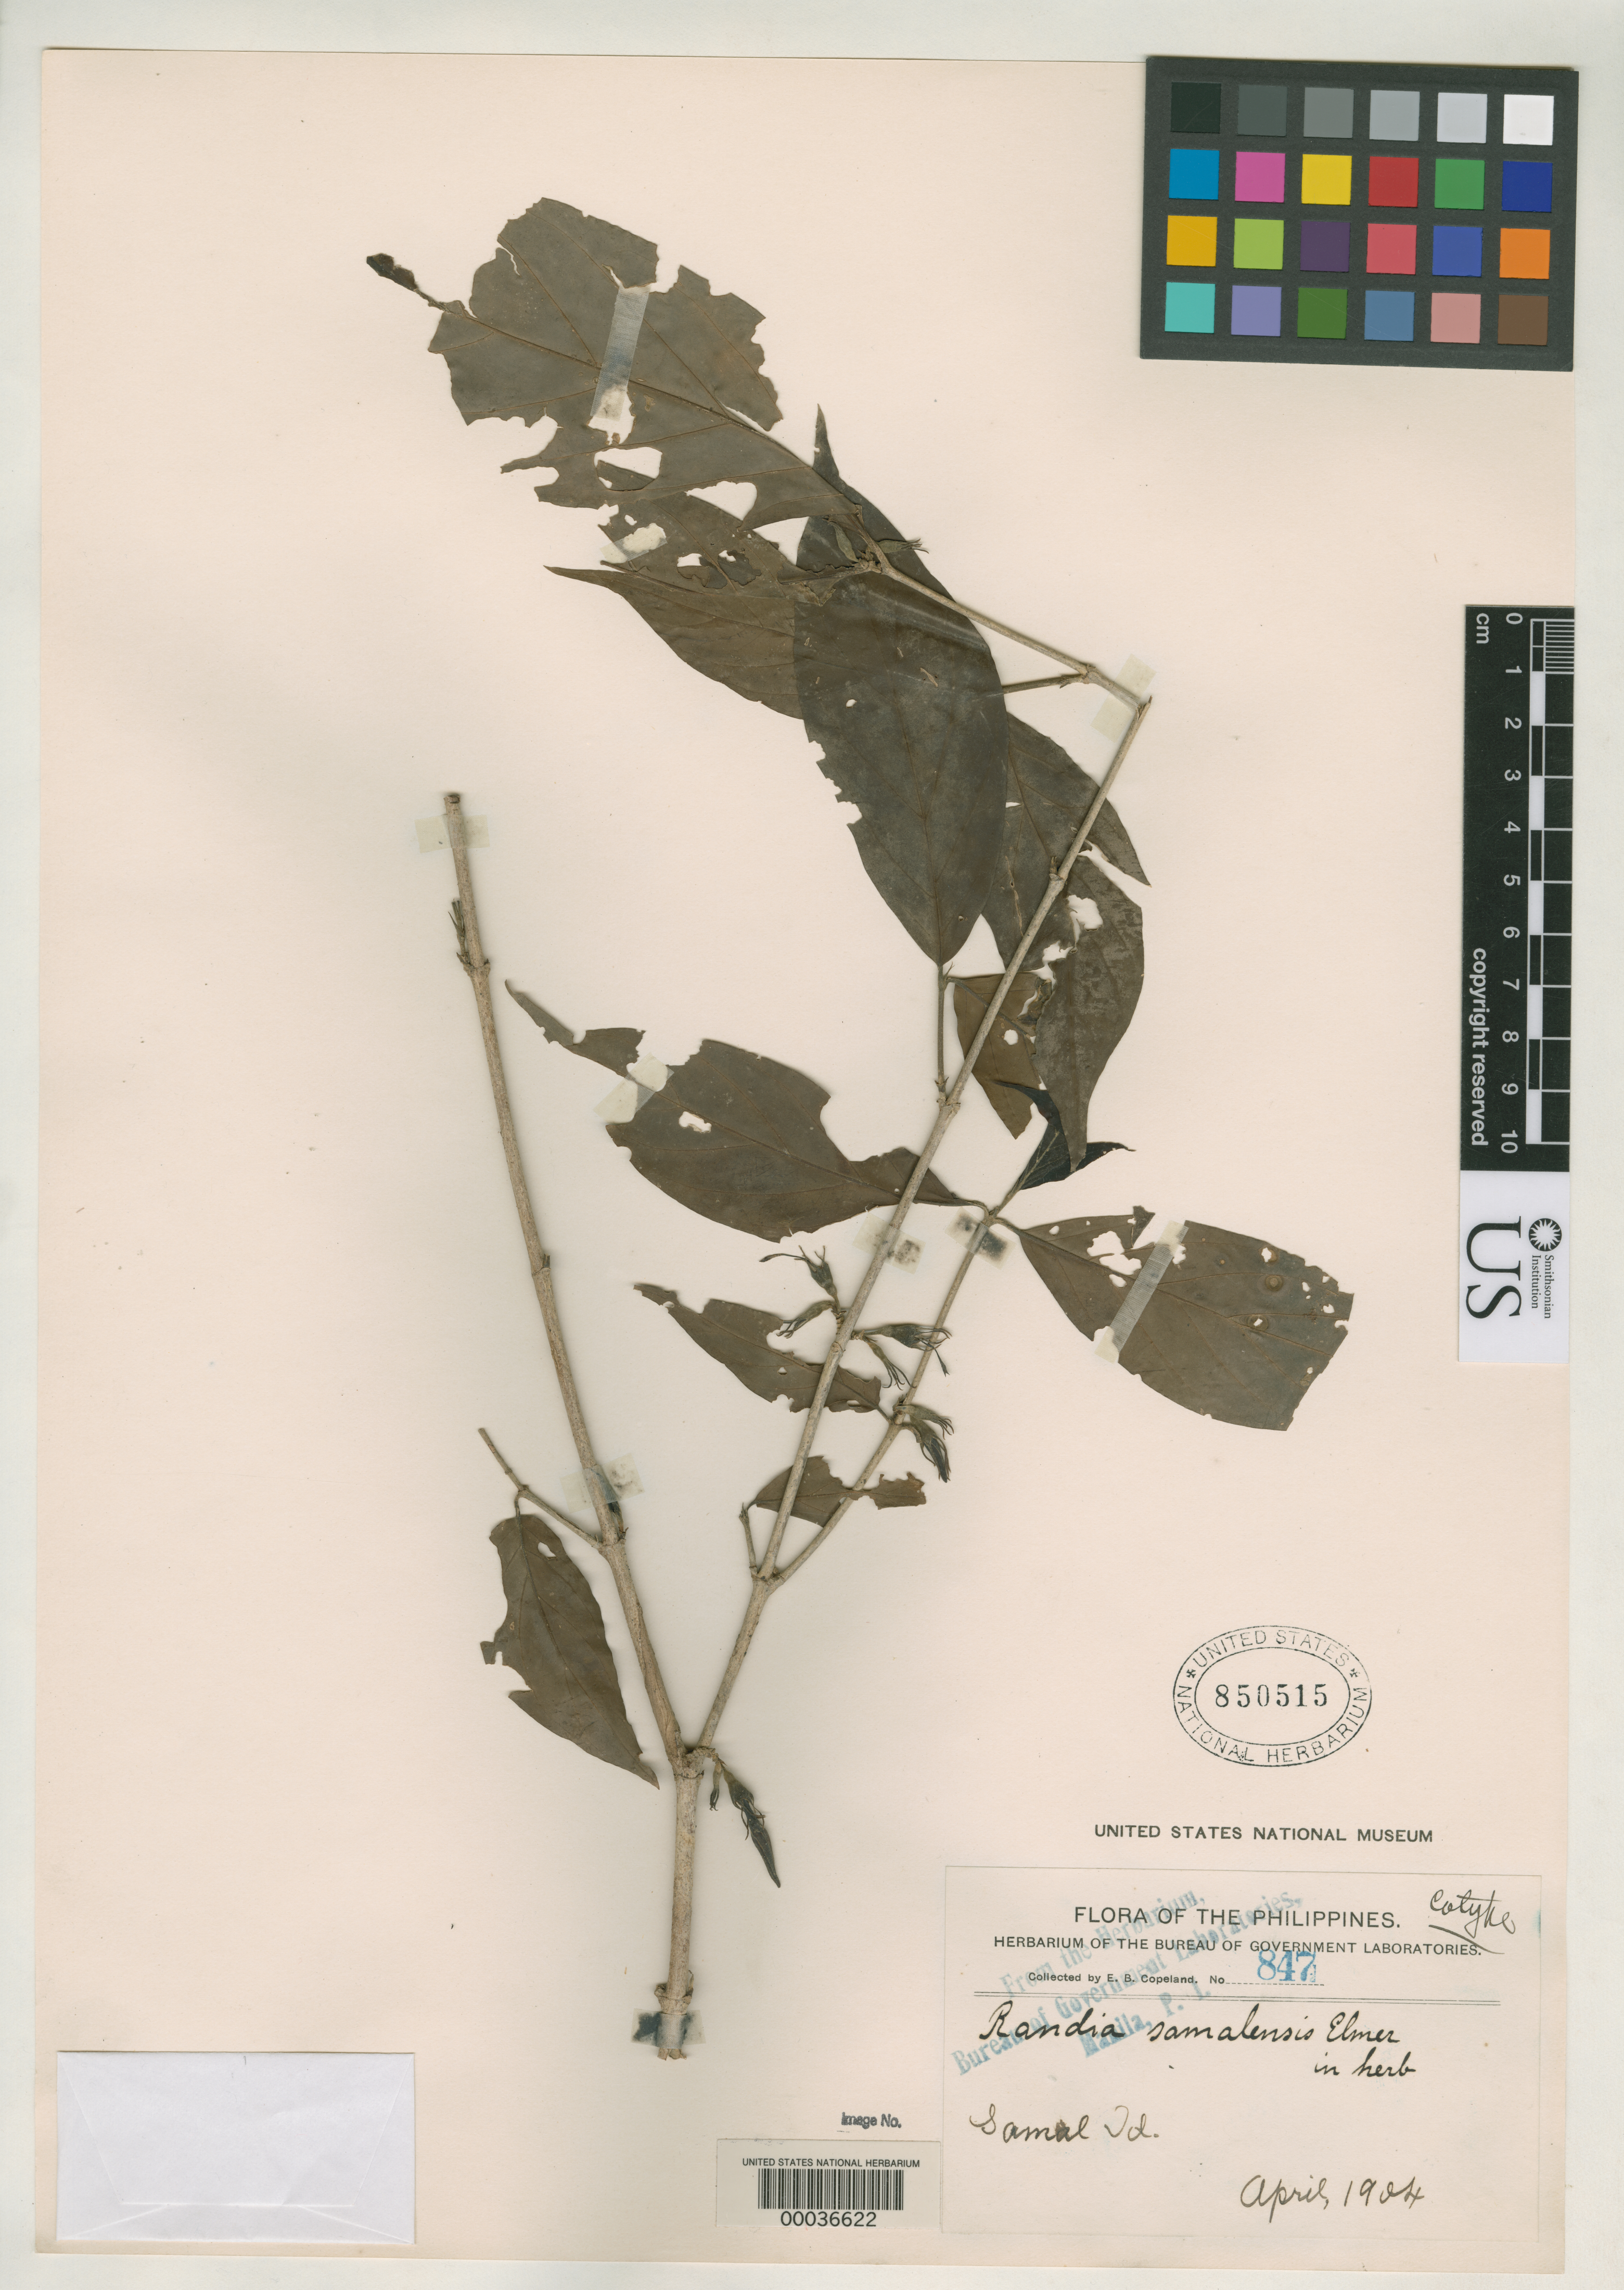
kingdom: Plantae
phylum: Tracheophyta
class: Magnoliopsida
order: Gentianales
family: Rubiaceae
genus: Randia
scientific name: Randia samalensis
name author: Elmer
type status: Isotype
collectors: E. B. Copeland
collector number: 847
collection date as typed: Apr 1904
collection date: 1904-04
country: Philippines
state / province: Davao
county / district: Davao del Norte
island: Samal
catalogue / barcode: US 850515